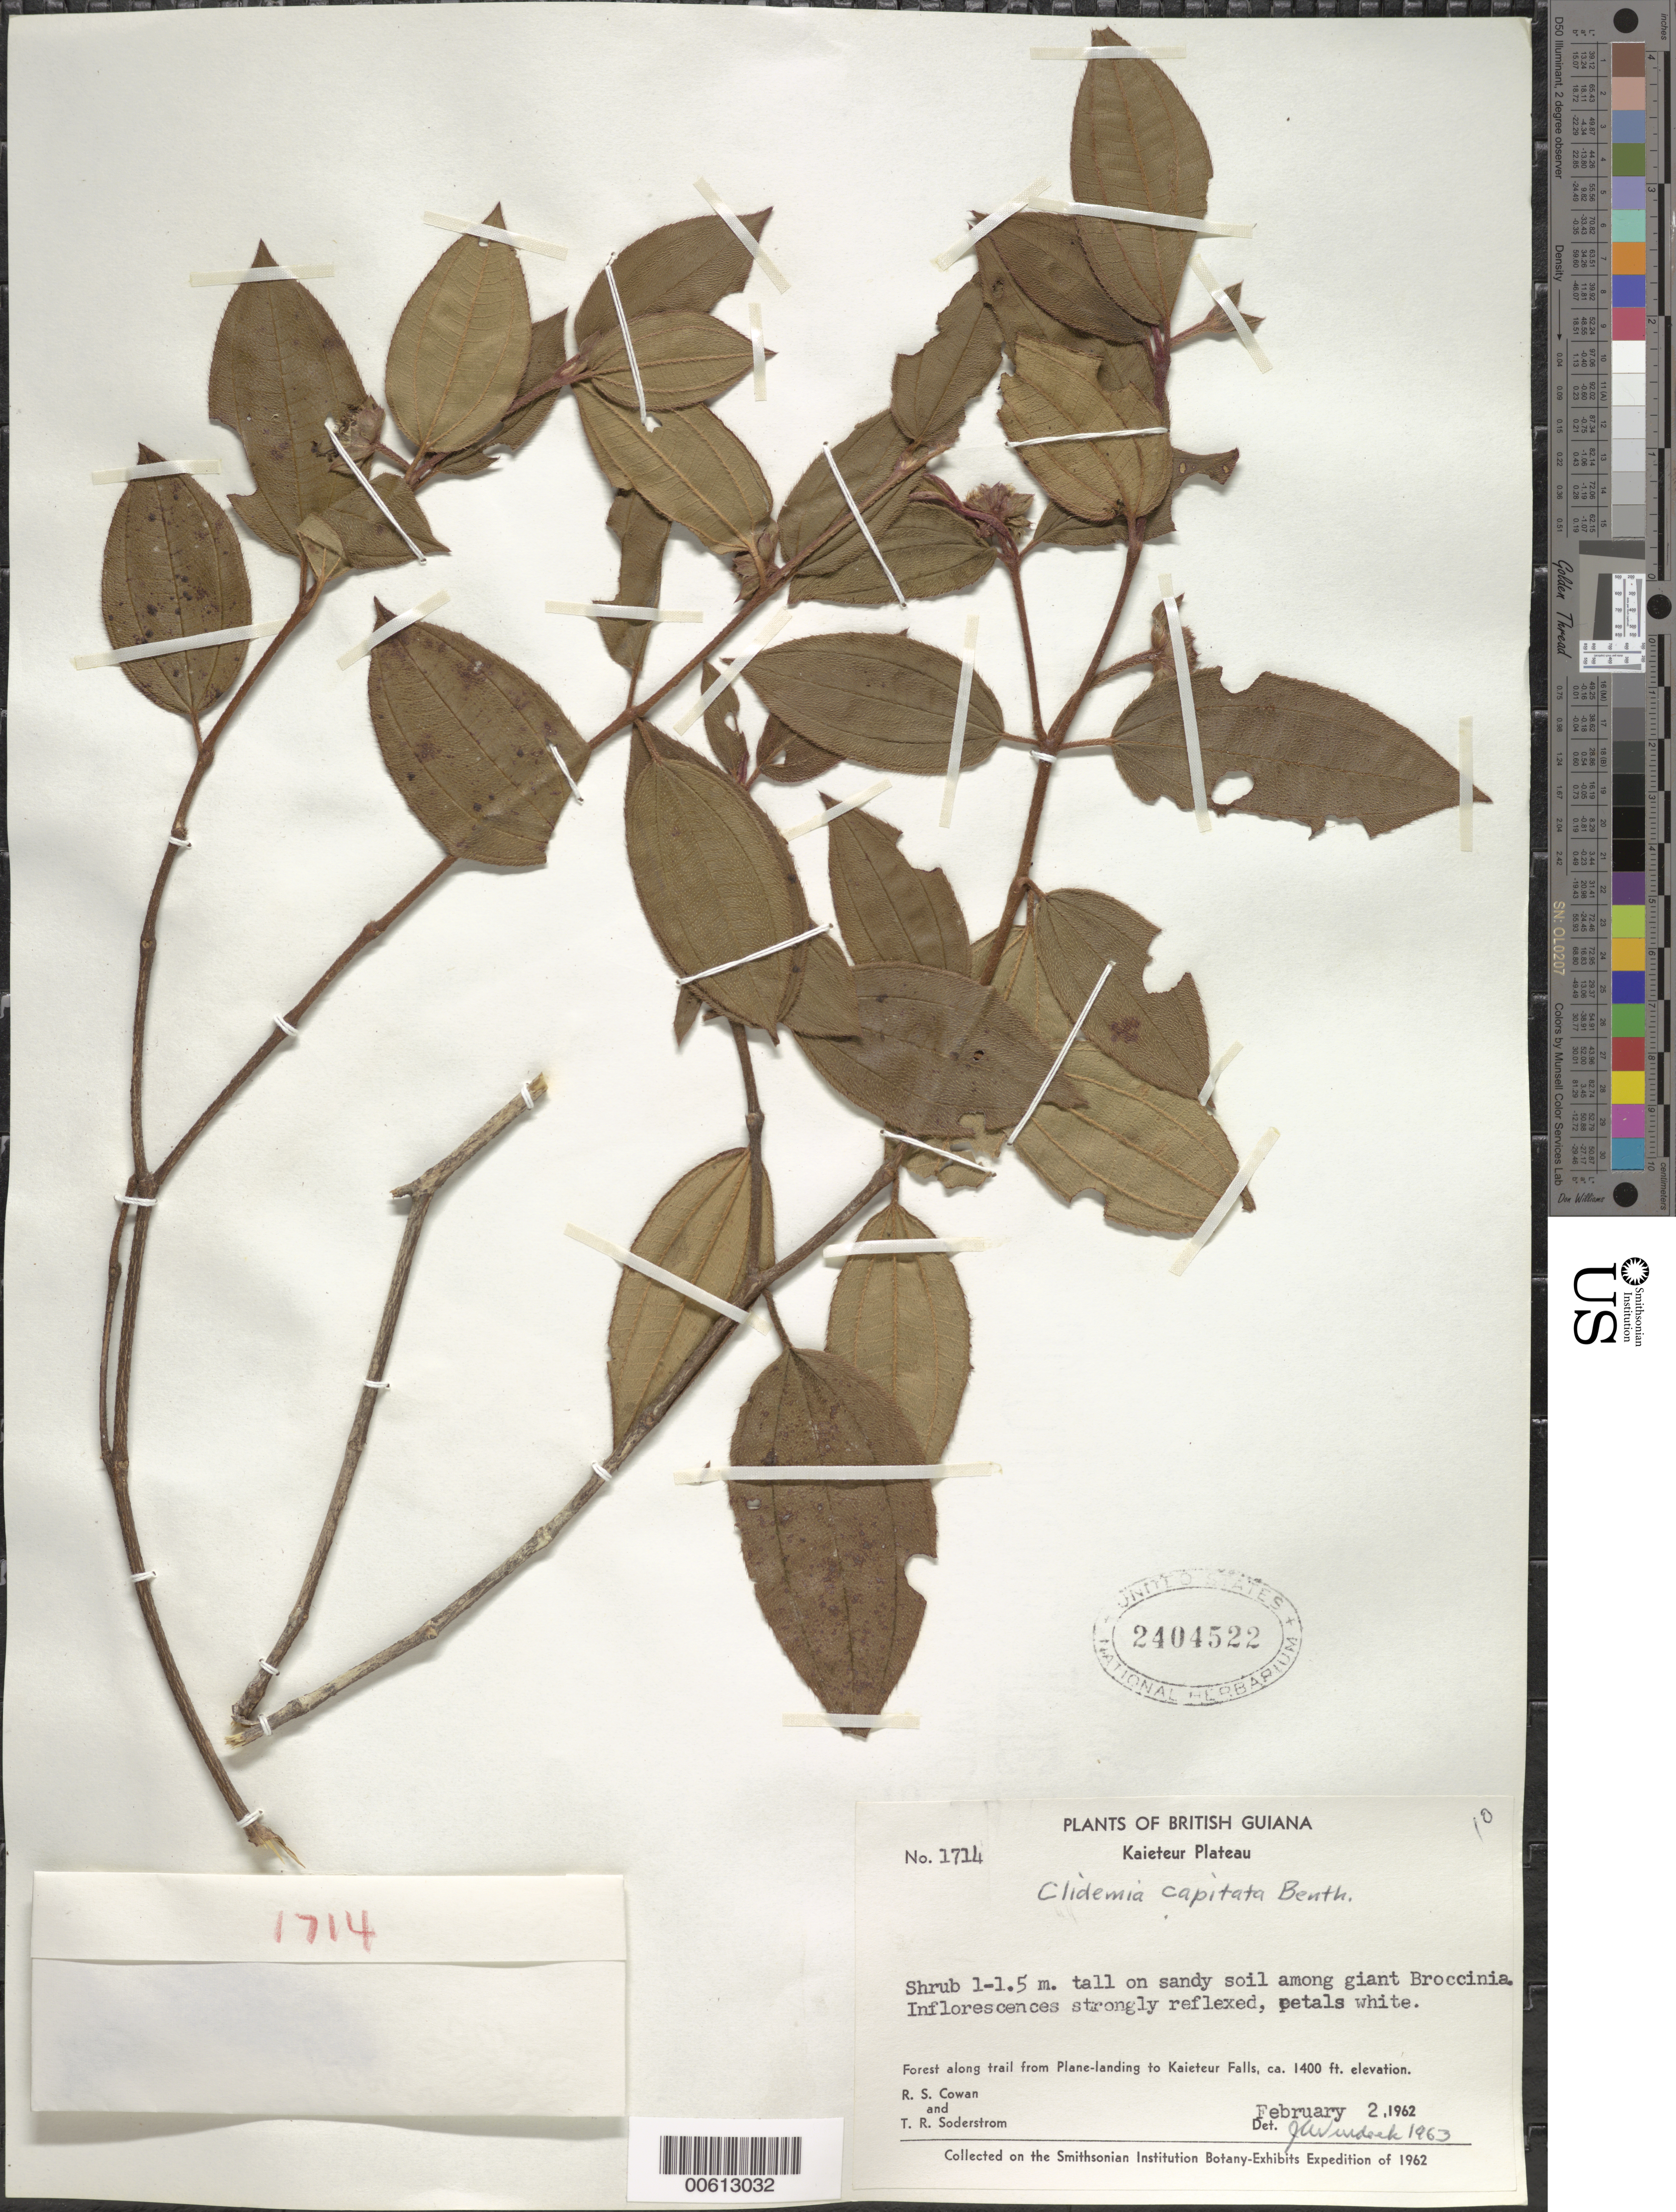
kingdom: Plantae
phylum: Tracheophyta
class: Magnoliopsida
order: Myrtales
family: Melastomataceae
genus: Clidemia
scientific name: Clidemia capitata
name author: Benth.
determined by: Wurdack, John J., (US), US (UNITED STATES)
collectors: R. S. Cowan & T. R. Soderstrom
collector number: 1714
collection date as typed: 2-Feb-62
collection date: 1962-02-02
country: Guyana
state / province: Potaro-Siparuni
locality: Kaieteur Plateau, along trail from plane landing to Kaieteur Falls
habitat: Sandy soil among giant Broccinia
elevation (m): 427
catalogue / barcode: US 2404522